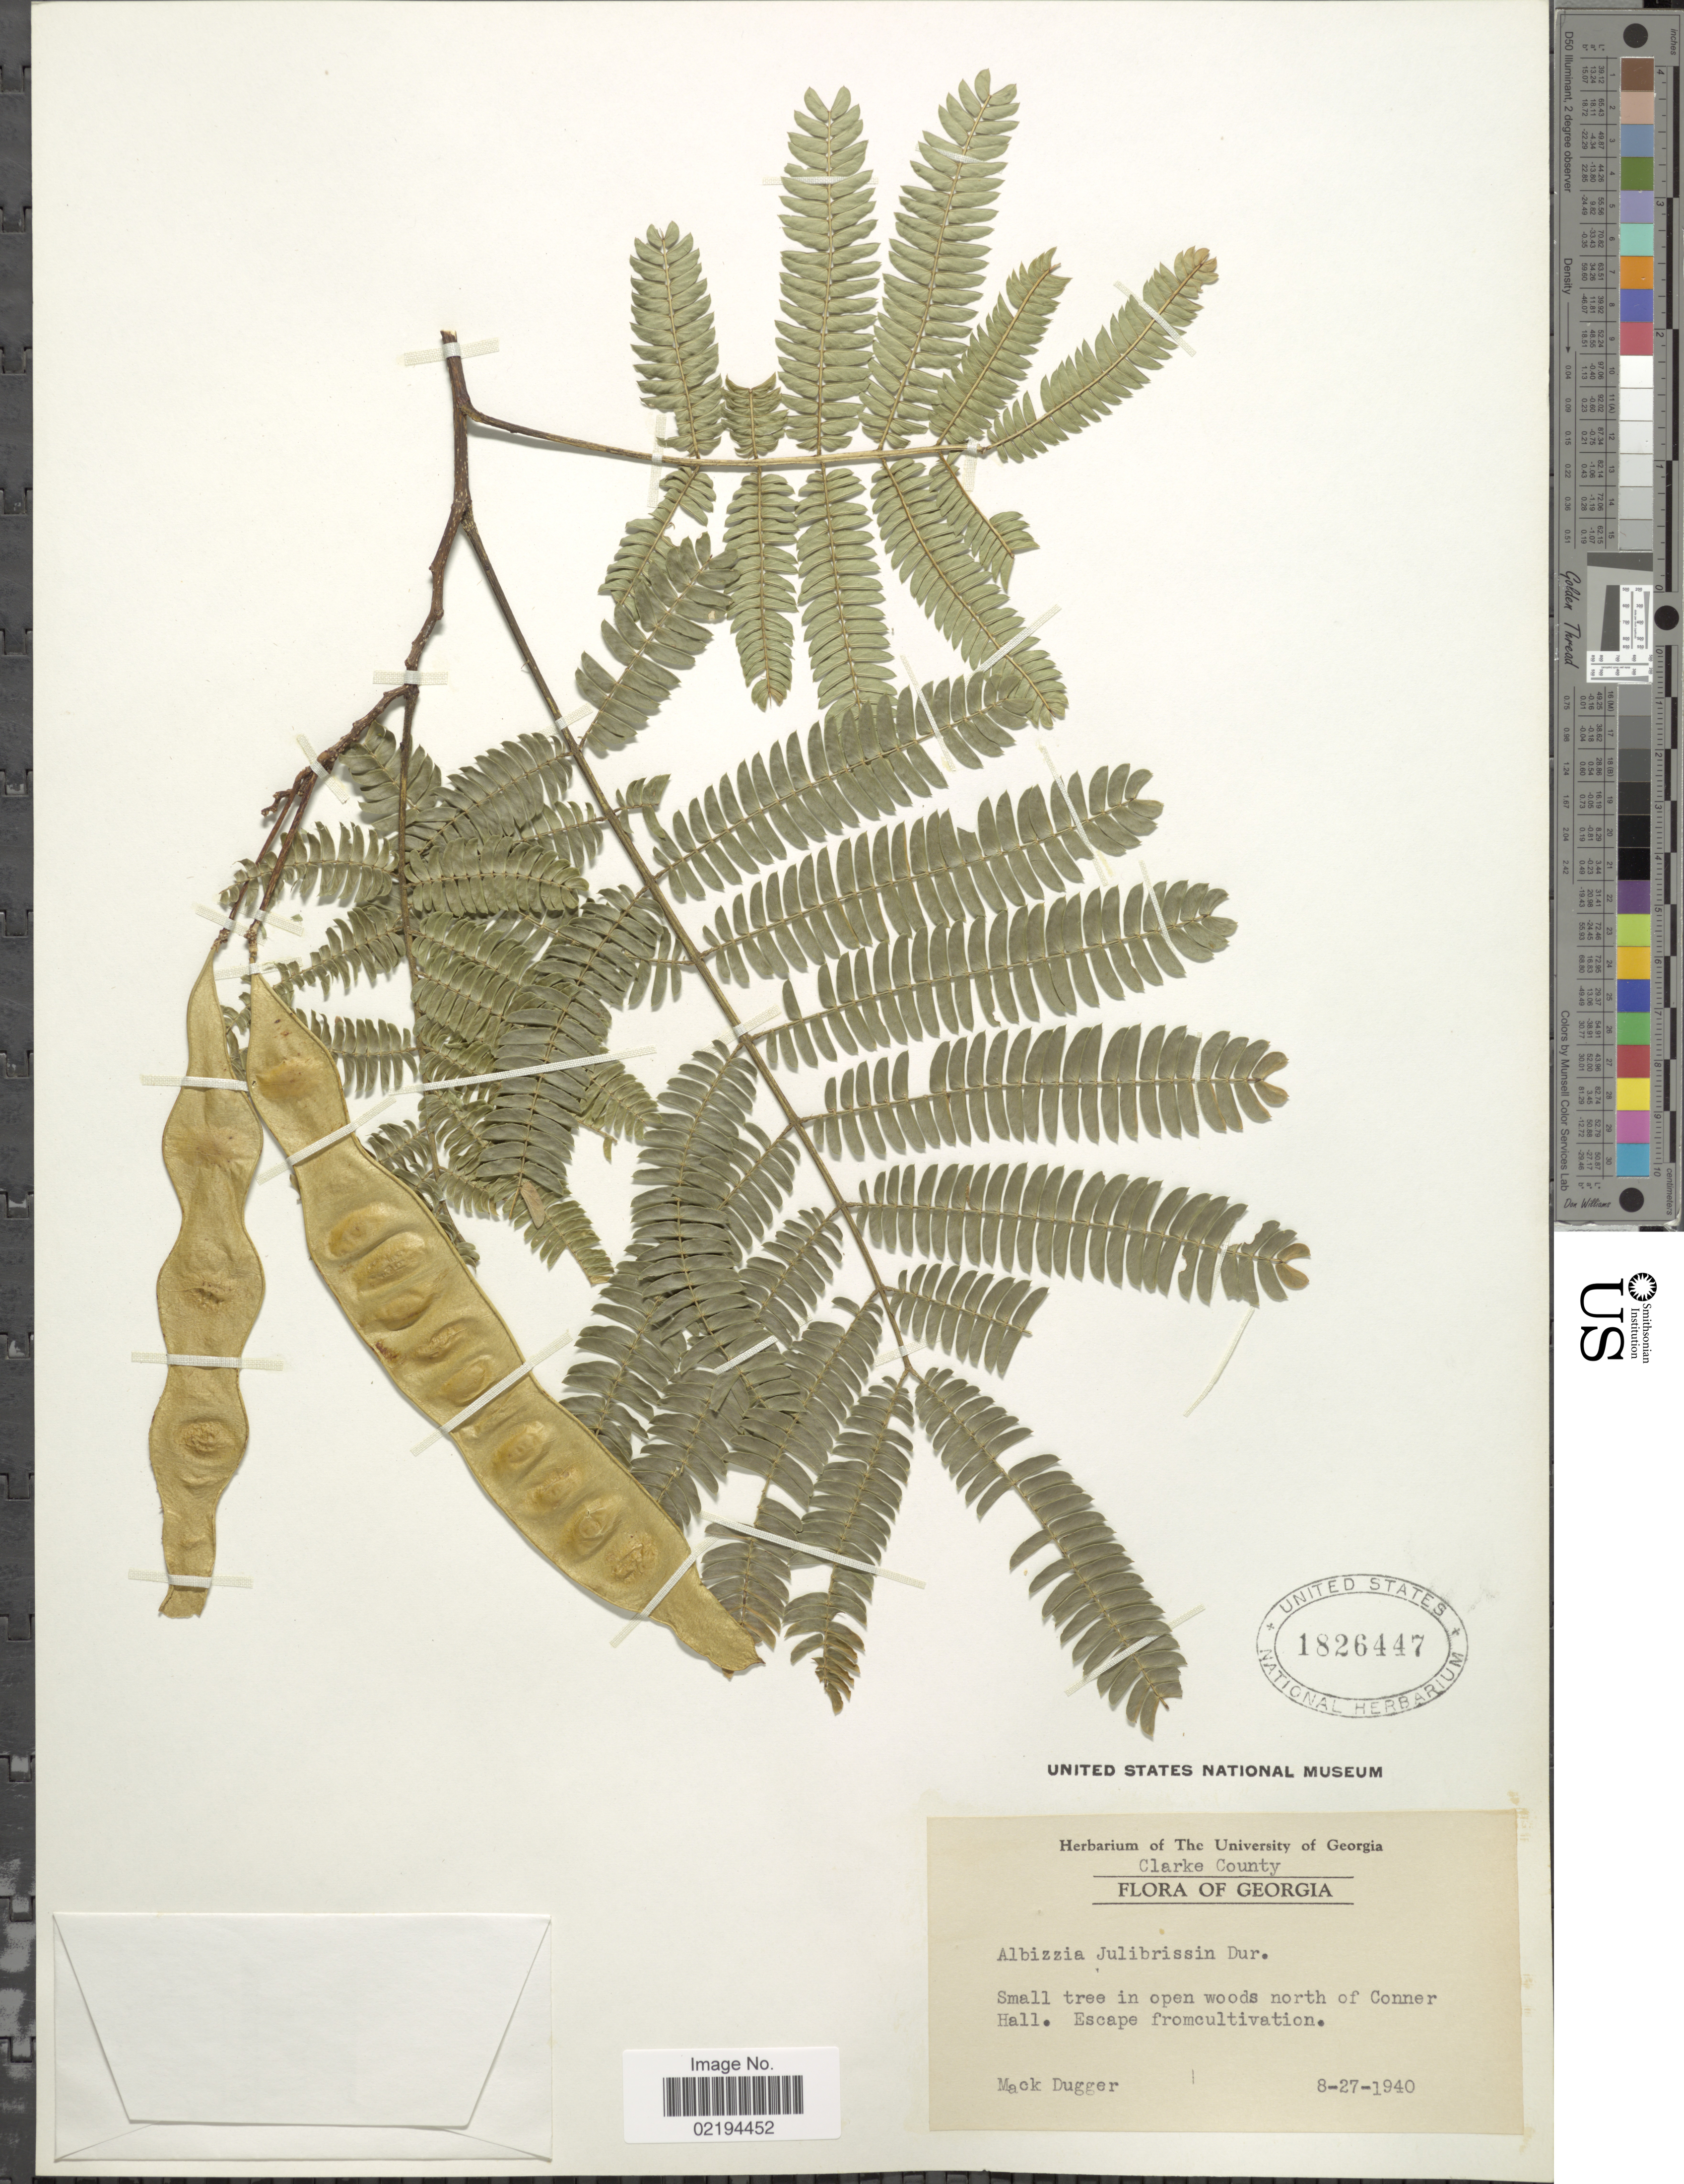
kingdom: Plantae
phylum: Tracheophyta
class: Magnoliopsida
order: Fabales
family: Fabaceae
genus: Albizia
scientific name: Albizia julibrissin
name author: Durazz.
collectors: M. Dugger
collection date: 1940-08-27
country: United States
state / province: Georgia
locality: Small tree in open woods north of Corner Hall.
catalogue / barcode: US 1826447